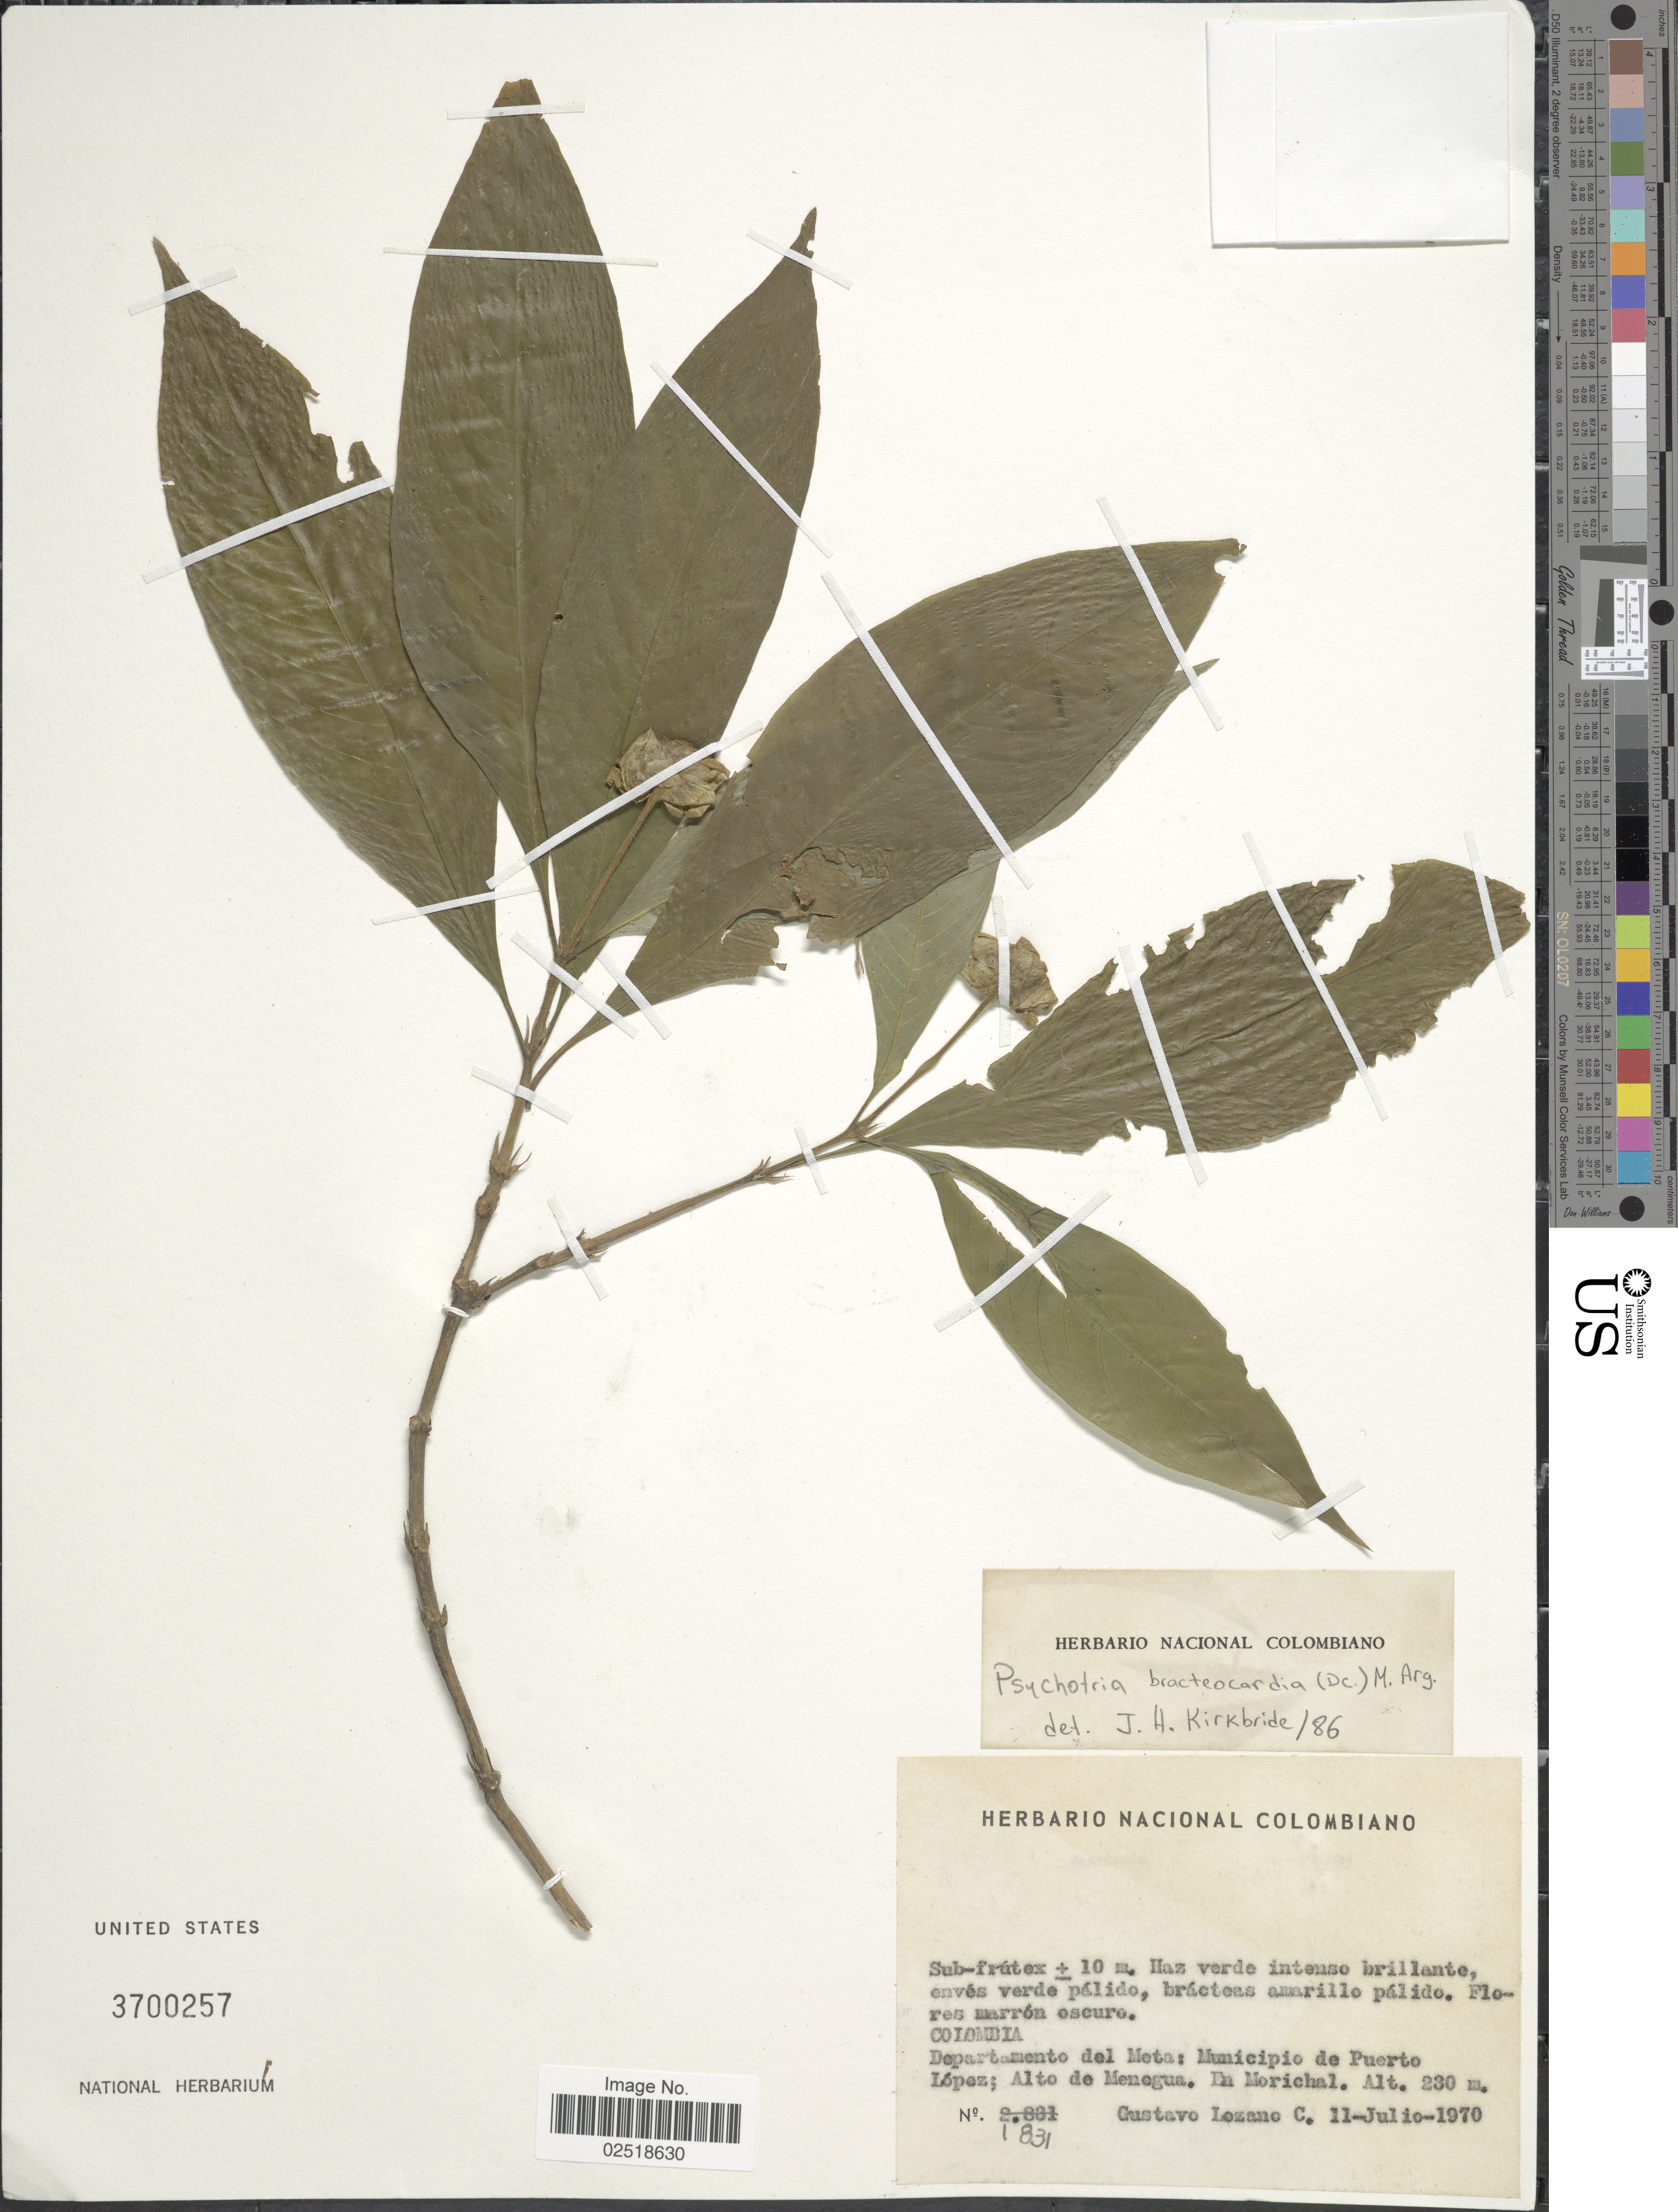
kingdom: Plantae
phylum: Tracheophyta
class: Magnoliopsida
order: Gentianales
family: Rubiaceae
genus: Psychotria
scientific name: Psychotria bracteocardia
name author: (DC.) Müll. Arg.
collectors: G. Lozano-Contreras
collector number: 1831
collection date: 1970-07-11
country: Colombia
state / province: Meta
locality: Department del Meta: Municipio de Puerto López; Alto de Menegua. En Morichal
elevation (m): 230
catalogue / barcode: US 3700257